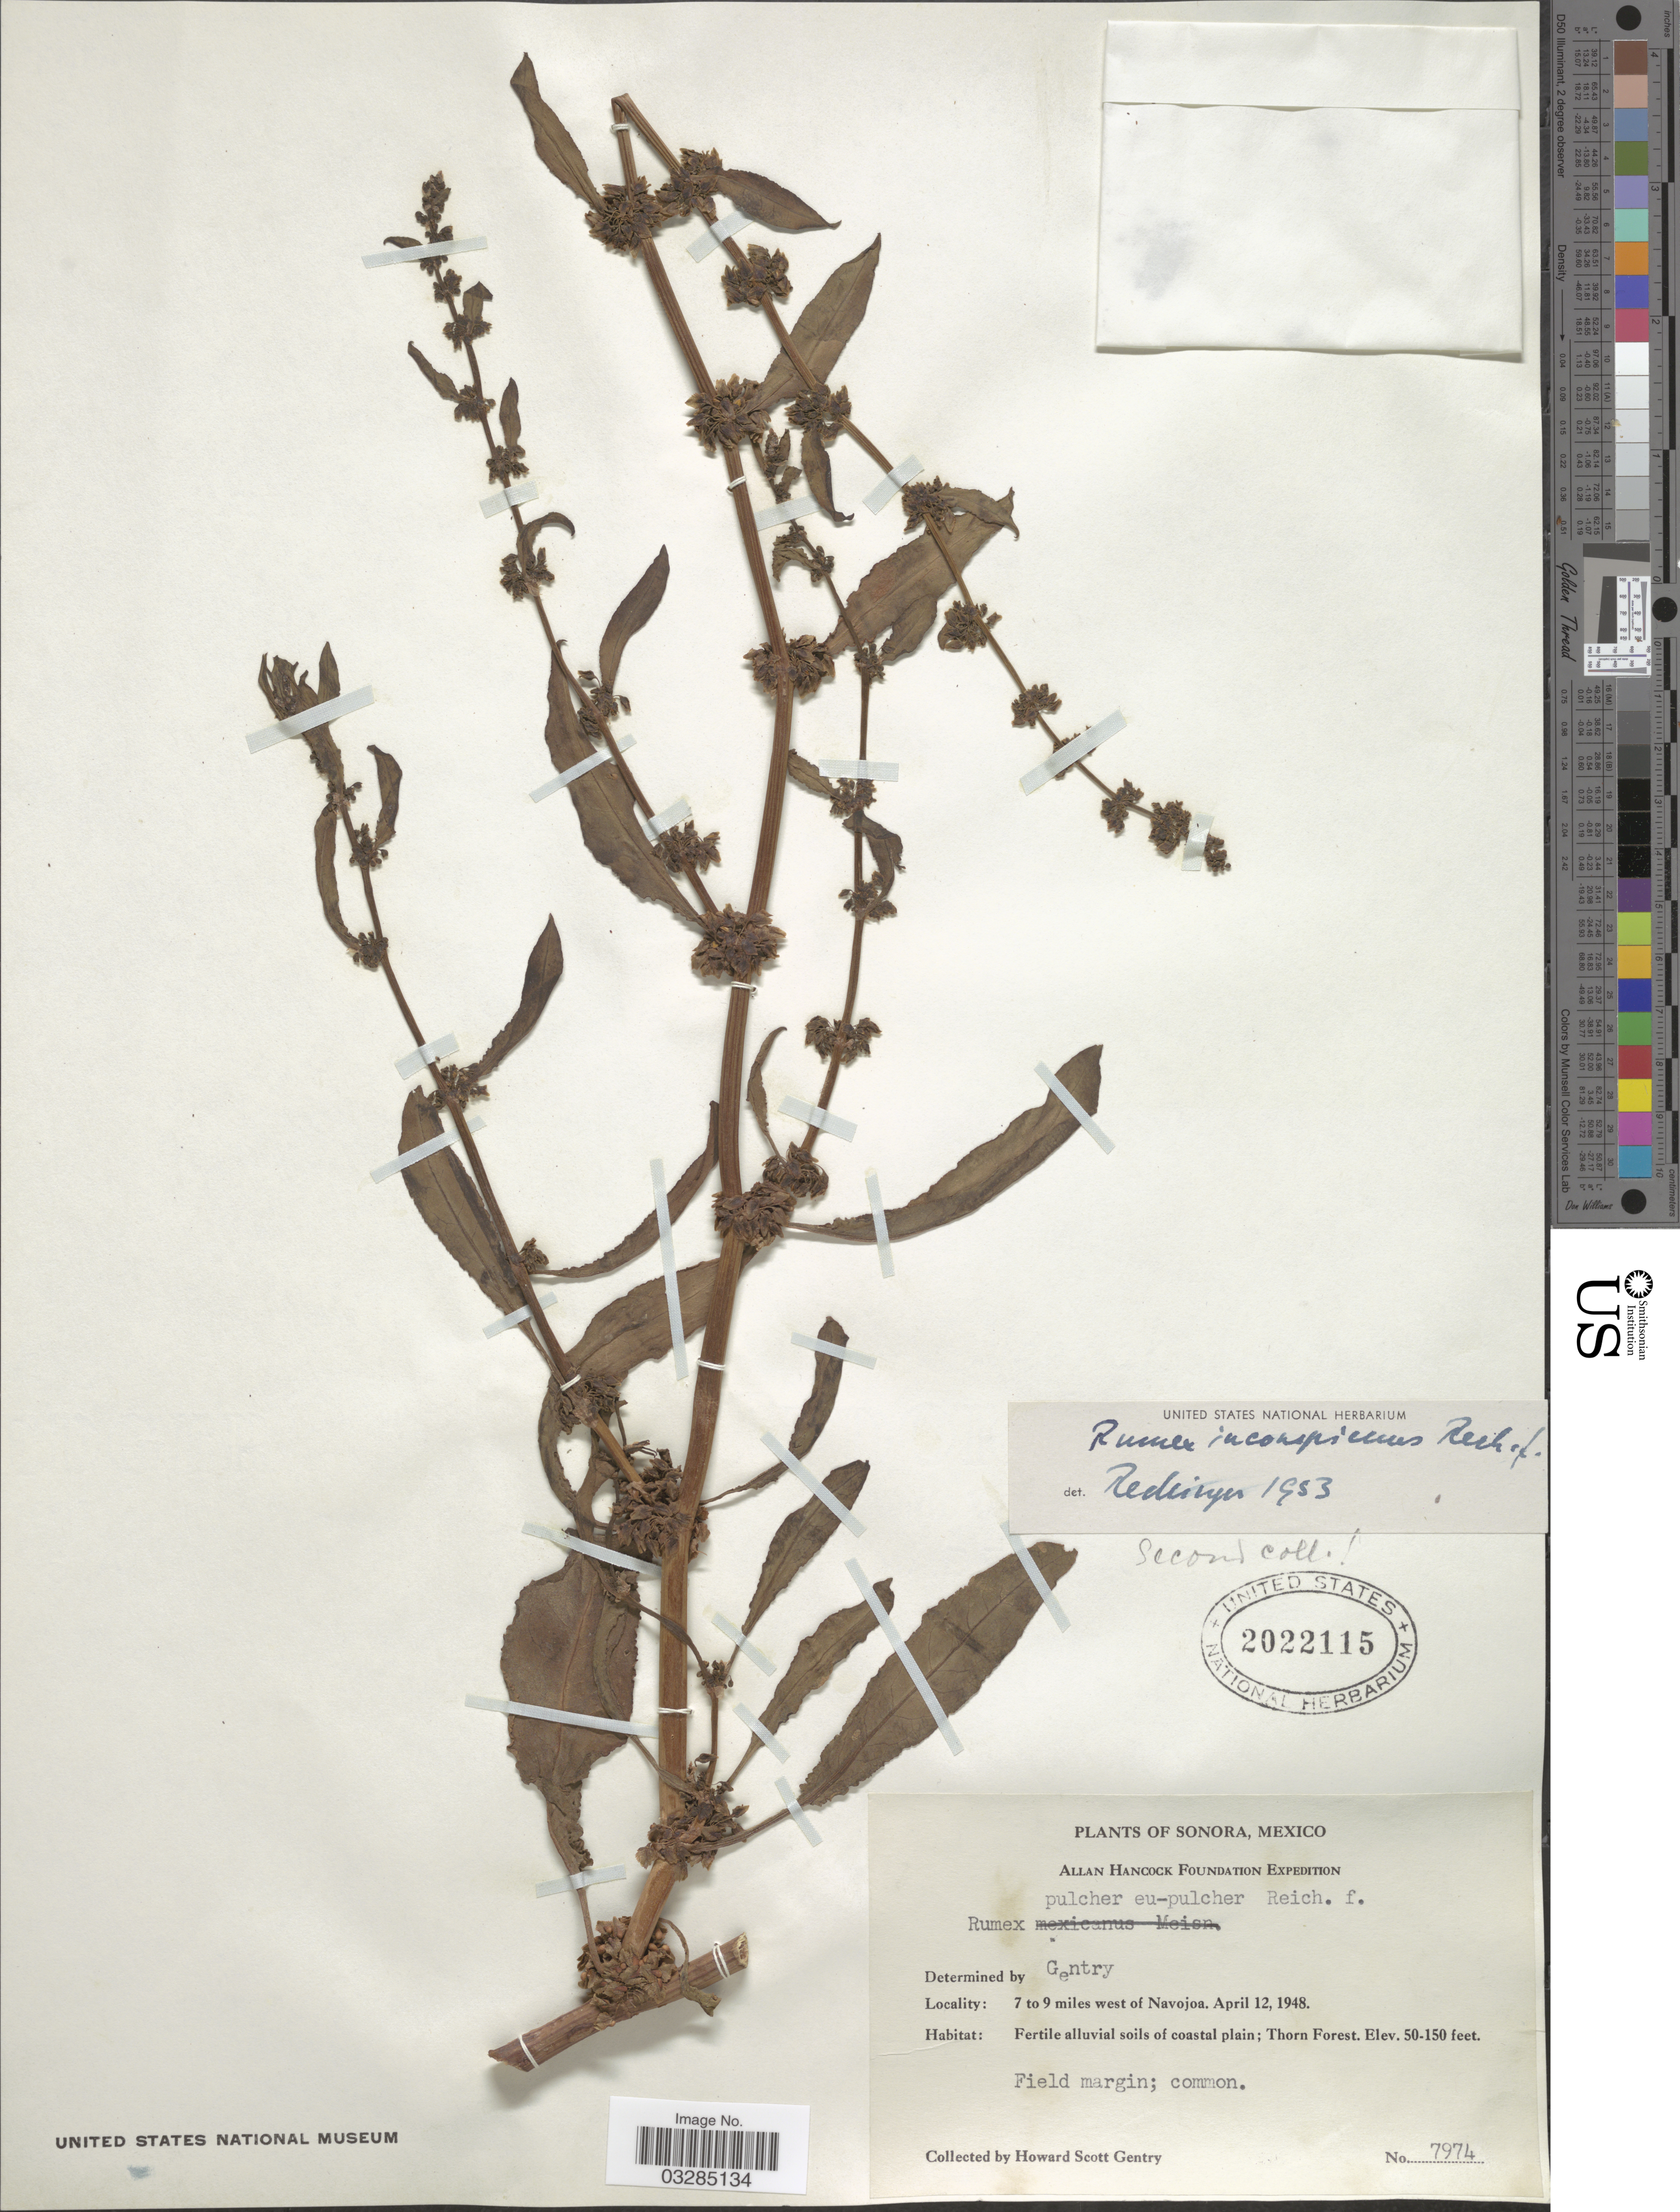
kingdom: Plantae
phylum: Tracheophyta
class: Magnoliopsida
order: Caryophyllales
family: Polygonaceae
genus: Rumex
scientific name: Rumex inconspicuus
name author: Rech. f.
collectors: H. S. Gentry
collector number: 7974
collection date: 1948-04-12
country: Mexico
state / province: Sonora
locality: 7 to 9 miles west of Navojoa.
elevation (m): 15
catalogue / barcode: US 2022115